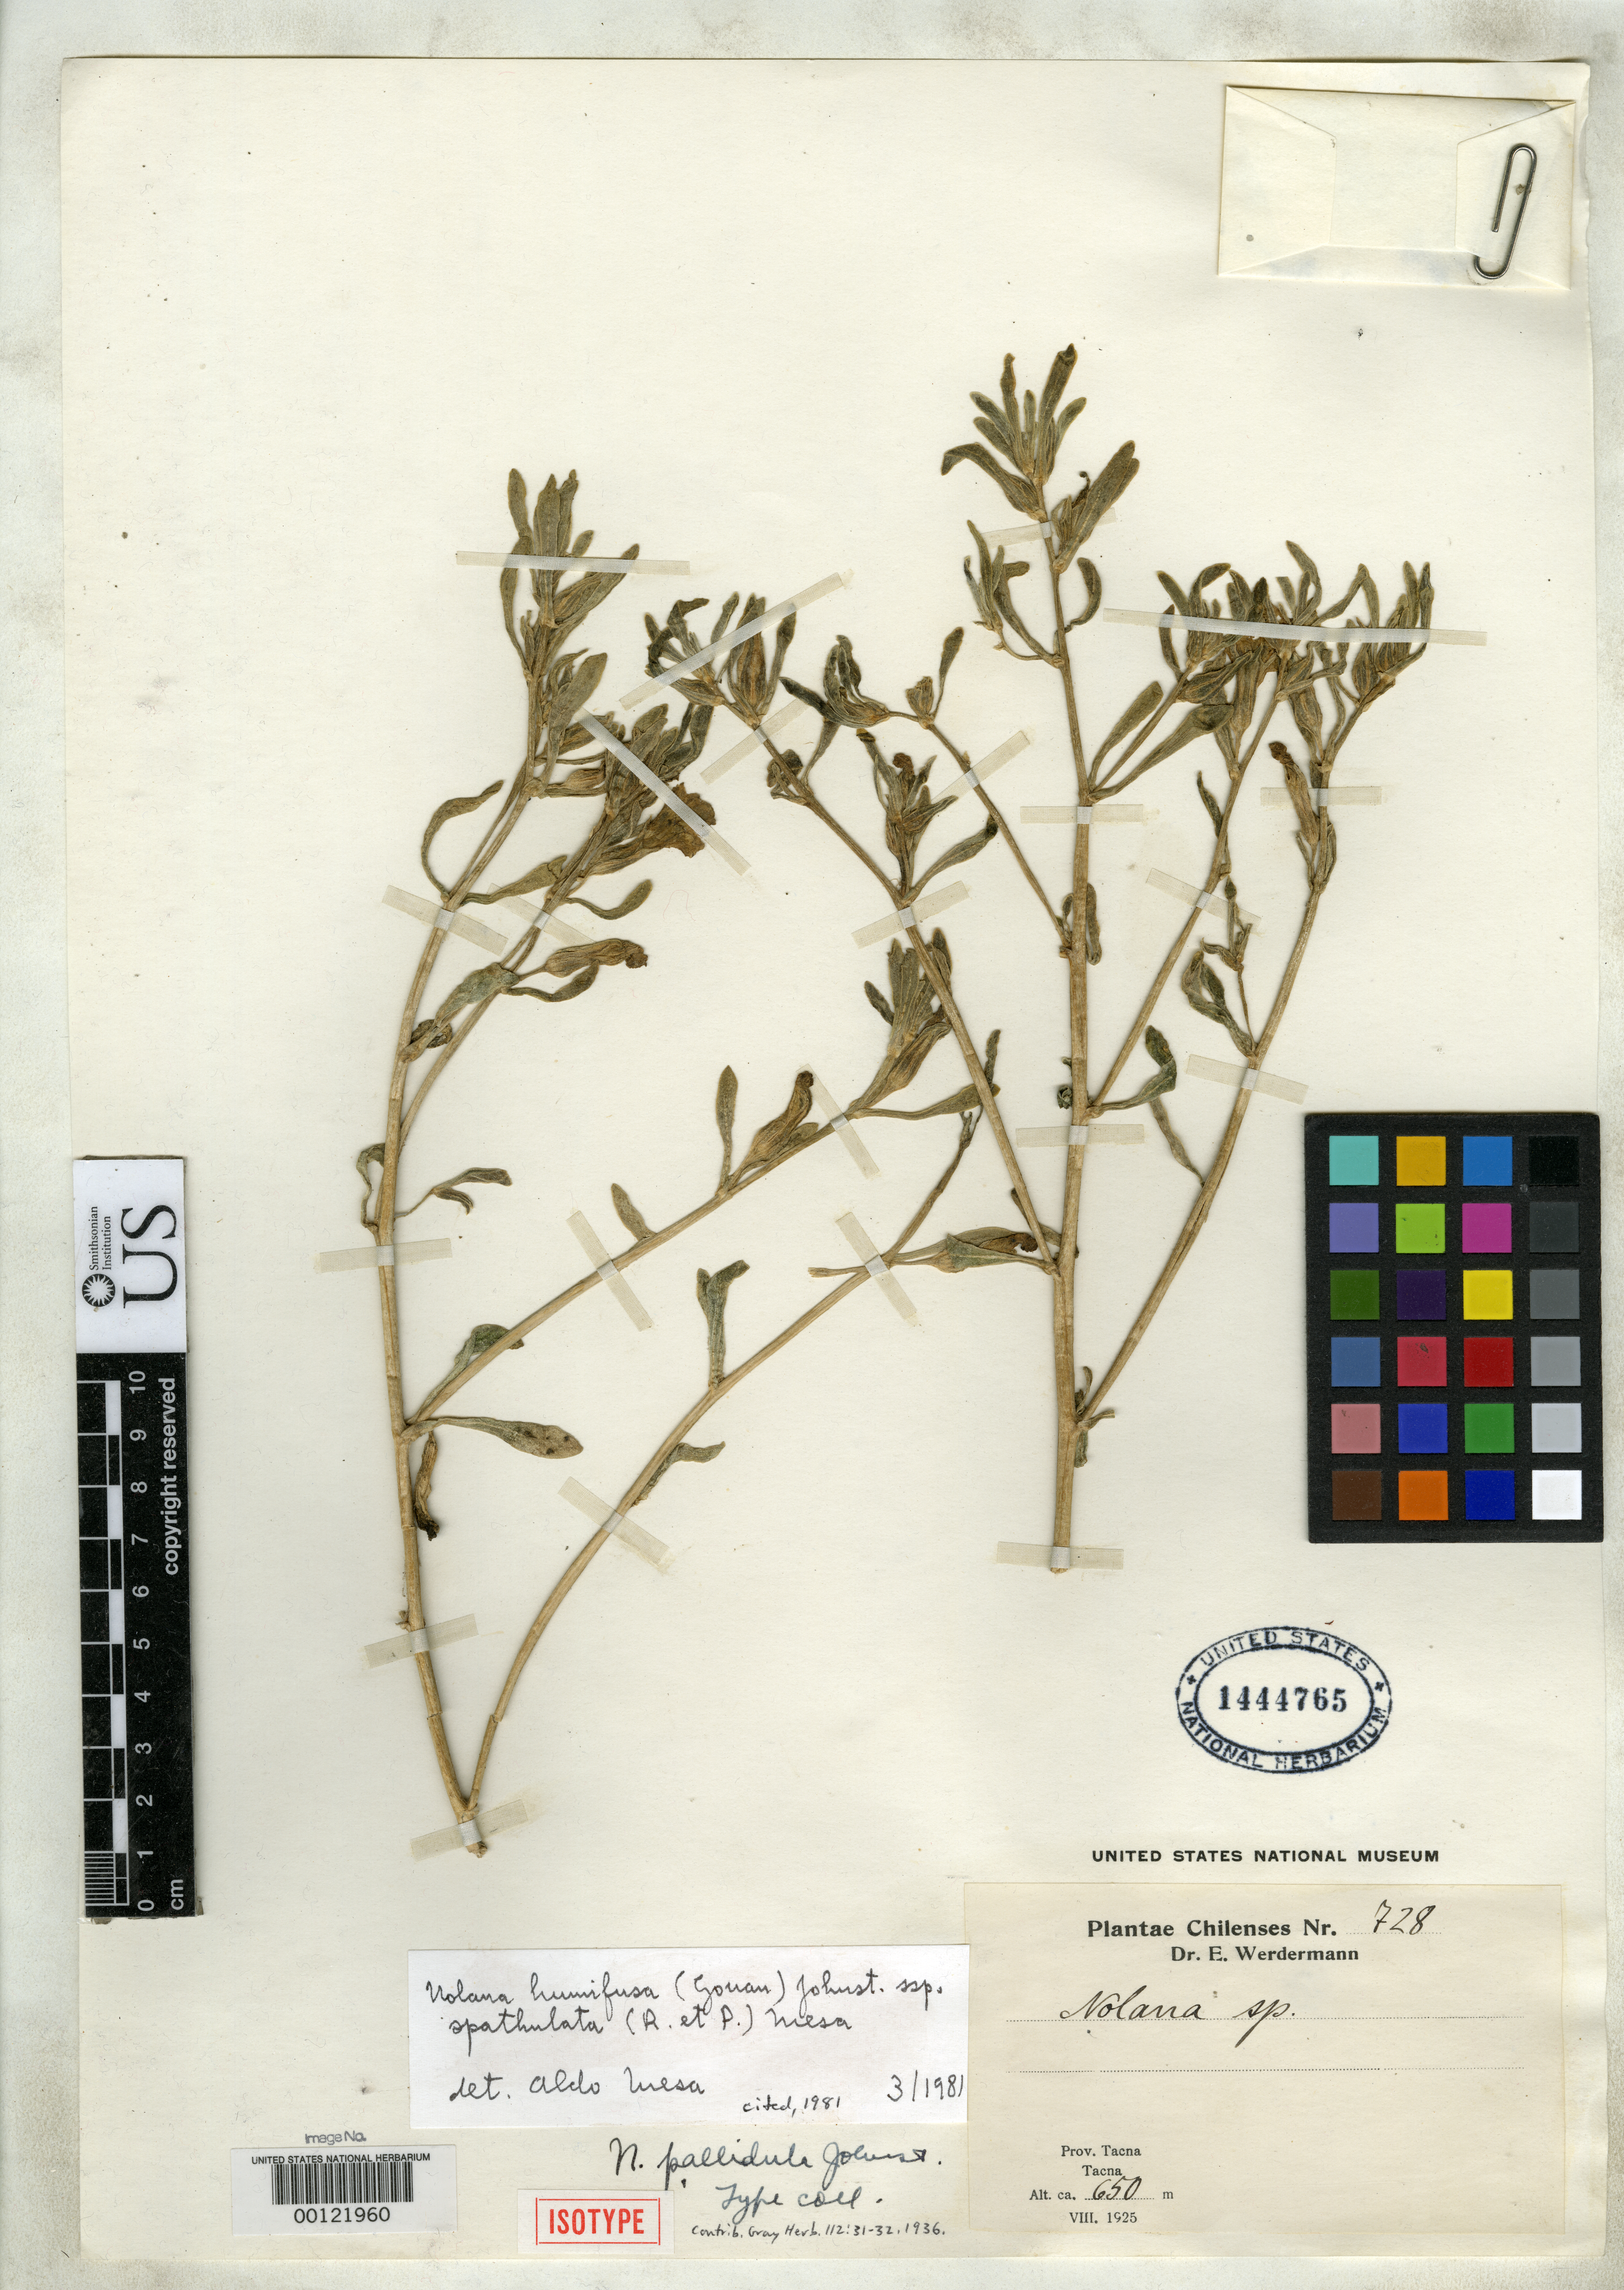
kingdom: Plantae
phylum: Tracheophyta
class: Magnoliopsida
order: Solanales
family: Solanaceae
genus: Nolana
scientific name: Nolana pallidula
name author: I.M. Johnst.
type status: Isotype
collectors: E. Werdermann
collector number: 728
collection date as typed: Aug 1925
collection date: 1925-08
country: Chile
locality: Near Tacna. (Peru?)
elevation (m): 650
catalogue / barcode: US 1444765